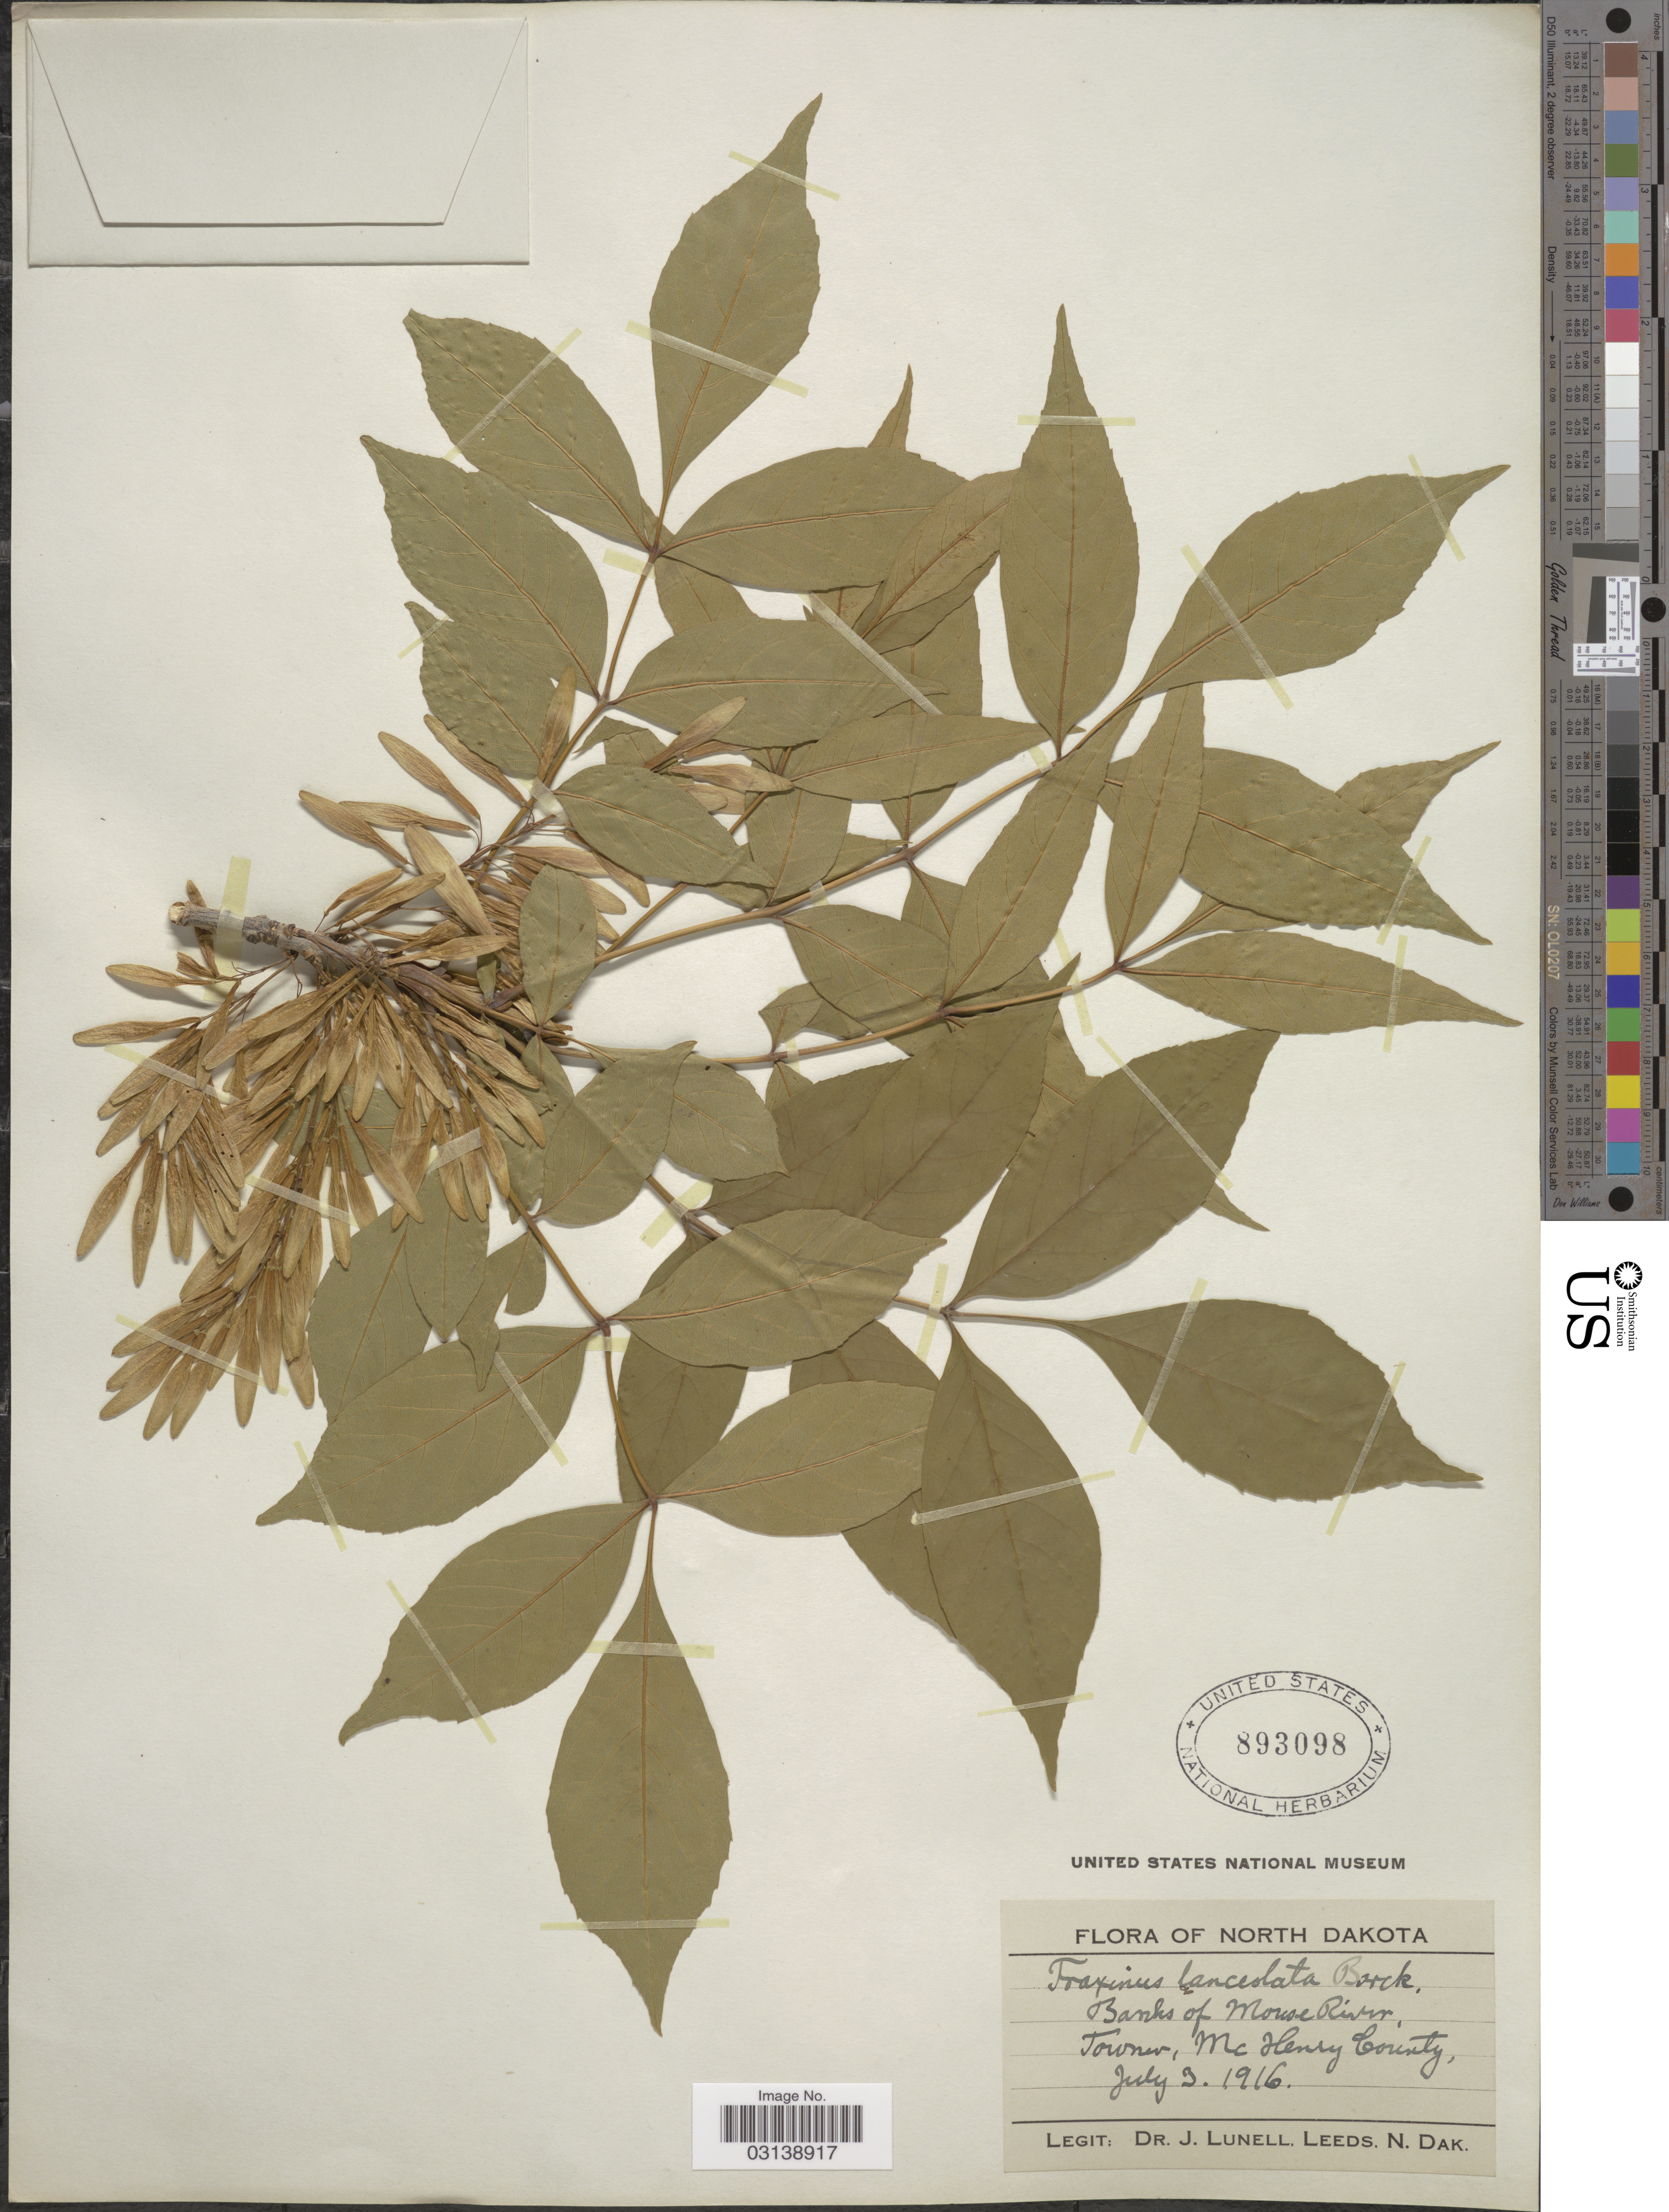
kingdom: Plantae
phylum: Tracheophyta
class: Magnoliopsida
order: Lamiales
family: Oleaceae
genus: Fraxinus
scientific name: Fraxinus pennsylvanica var. campestris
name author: (Britton) F.C. Gates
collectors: J. Lunell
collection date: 1916-07-03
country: United States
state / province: North Dakota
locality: Banks of Mouse River, Towner, Mc Henry County.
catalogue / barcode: US 893098